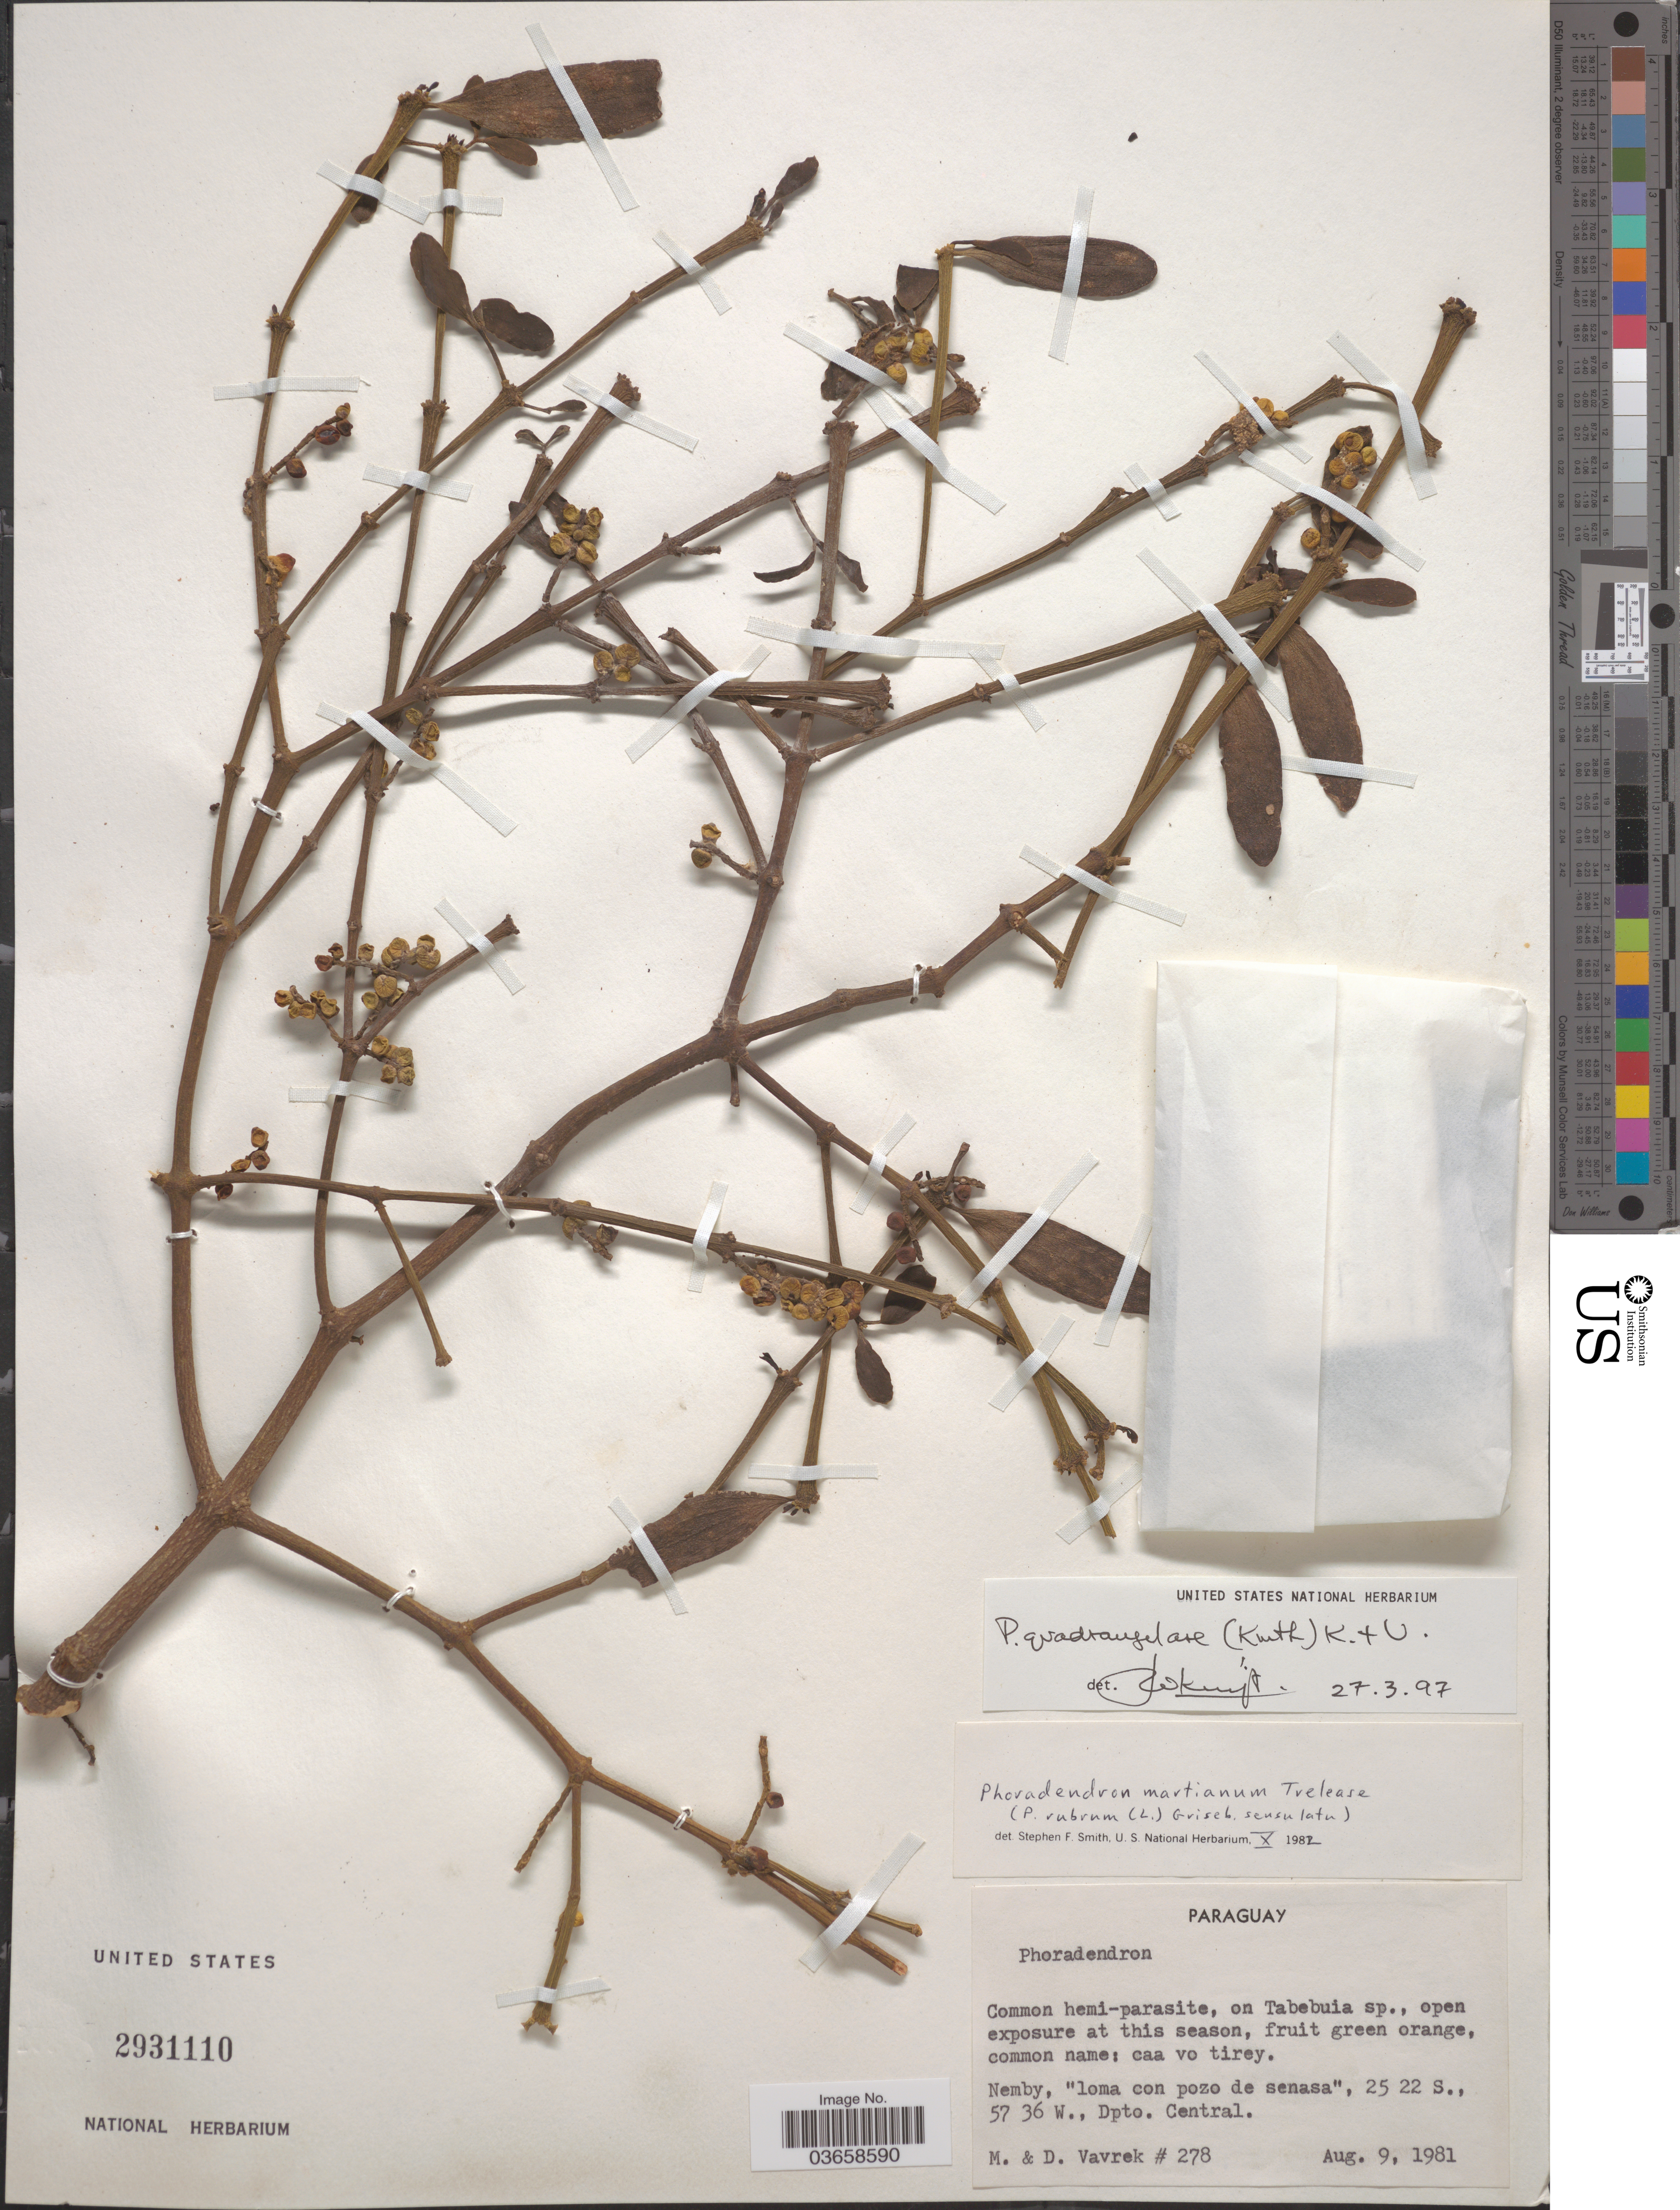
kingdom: Plantae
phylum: Tracheophyta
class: Magnoliopsida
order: Santalales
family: Viscaceae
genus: Phoradendron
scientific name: Phoradendron quadrangulare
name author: (Kunth) Griseb.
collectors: M. Vavrek & D. Vavrek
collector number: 278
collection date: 1981-08-09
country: Paraguay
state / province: Central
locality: Nemby, "loma con pozo de senasa", Dpto. Central.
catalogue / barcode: US 2931110